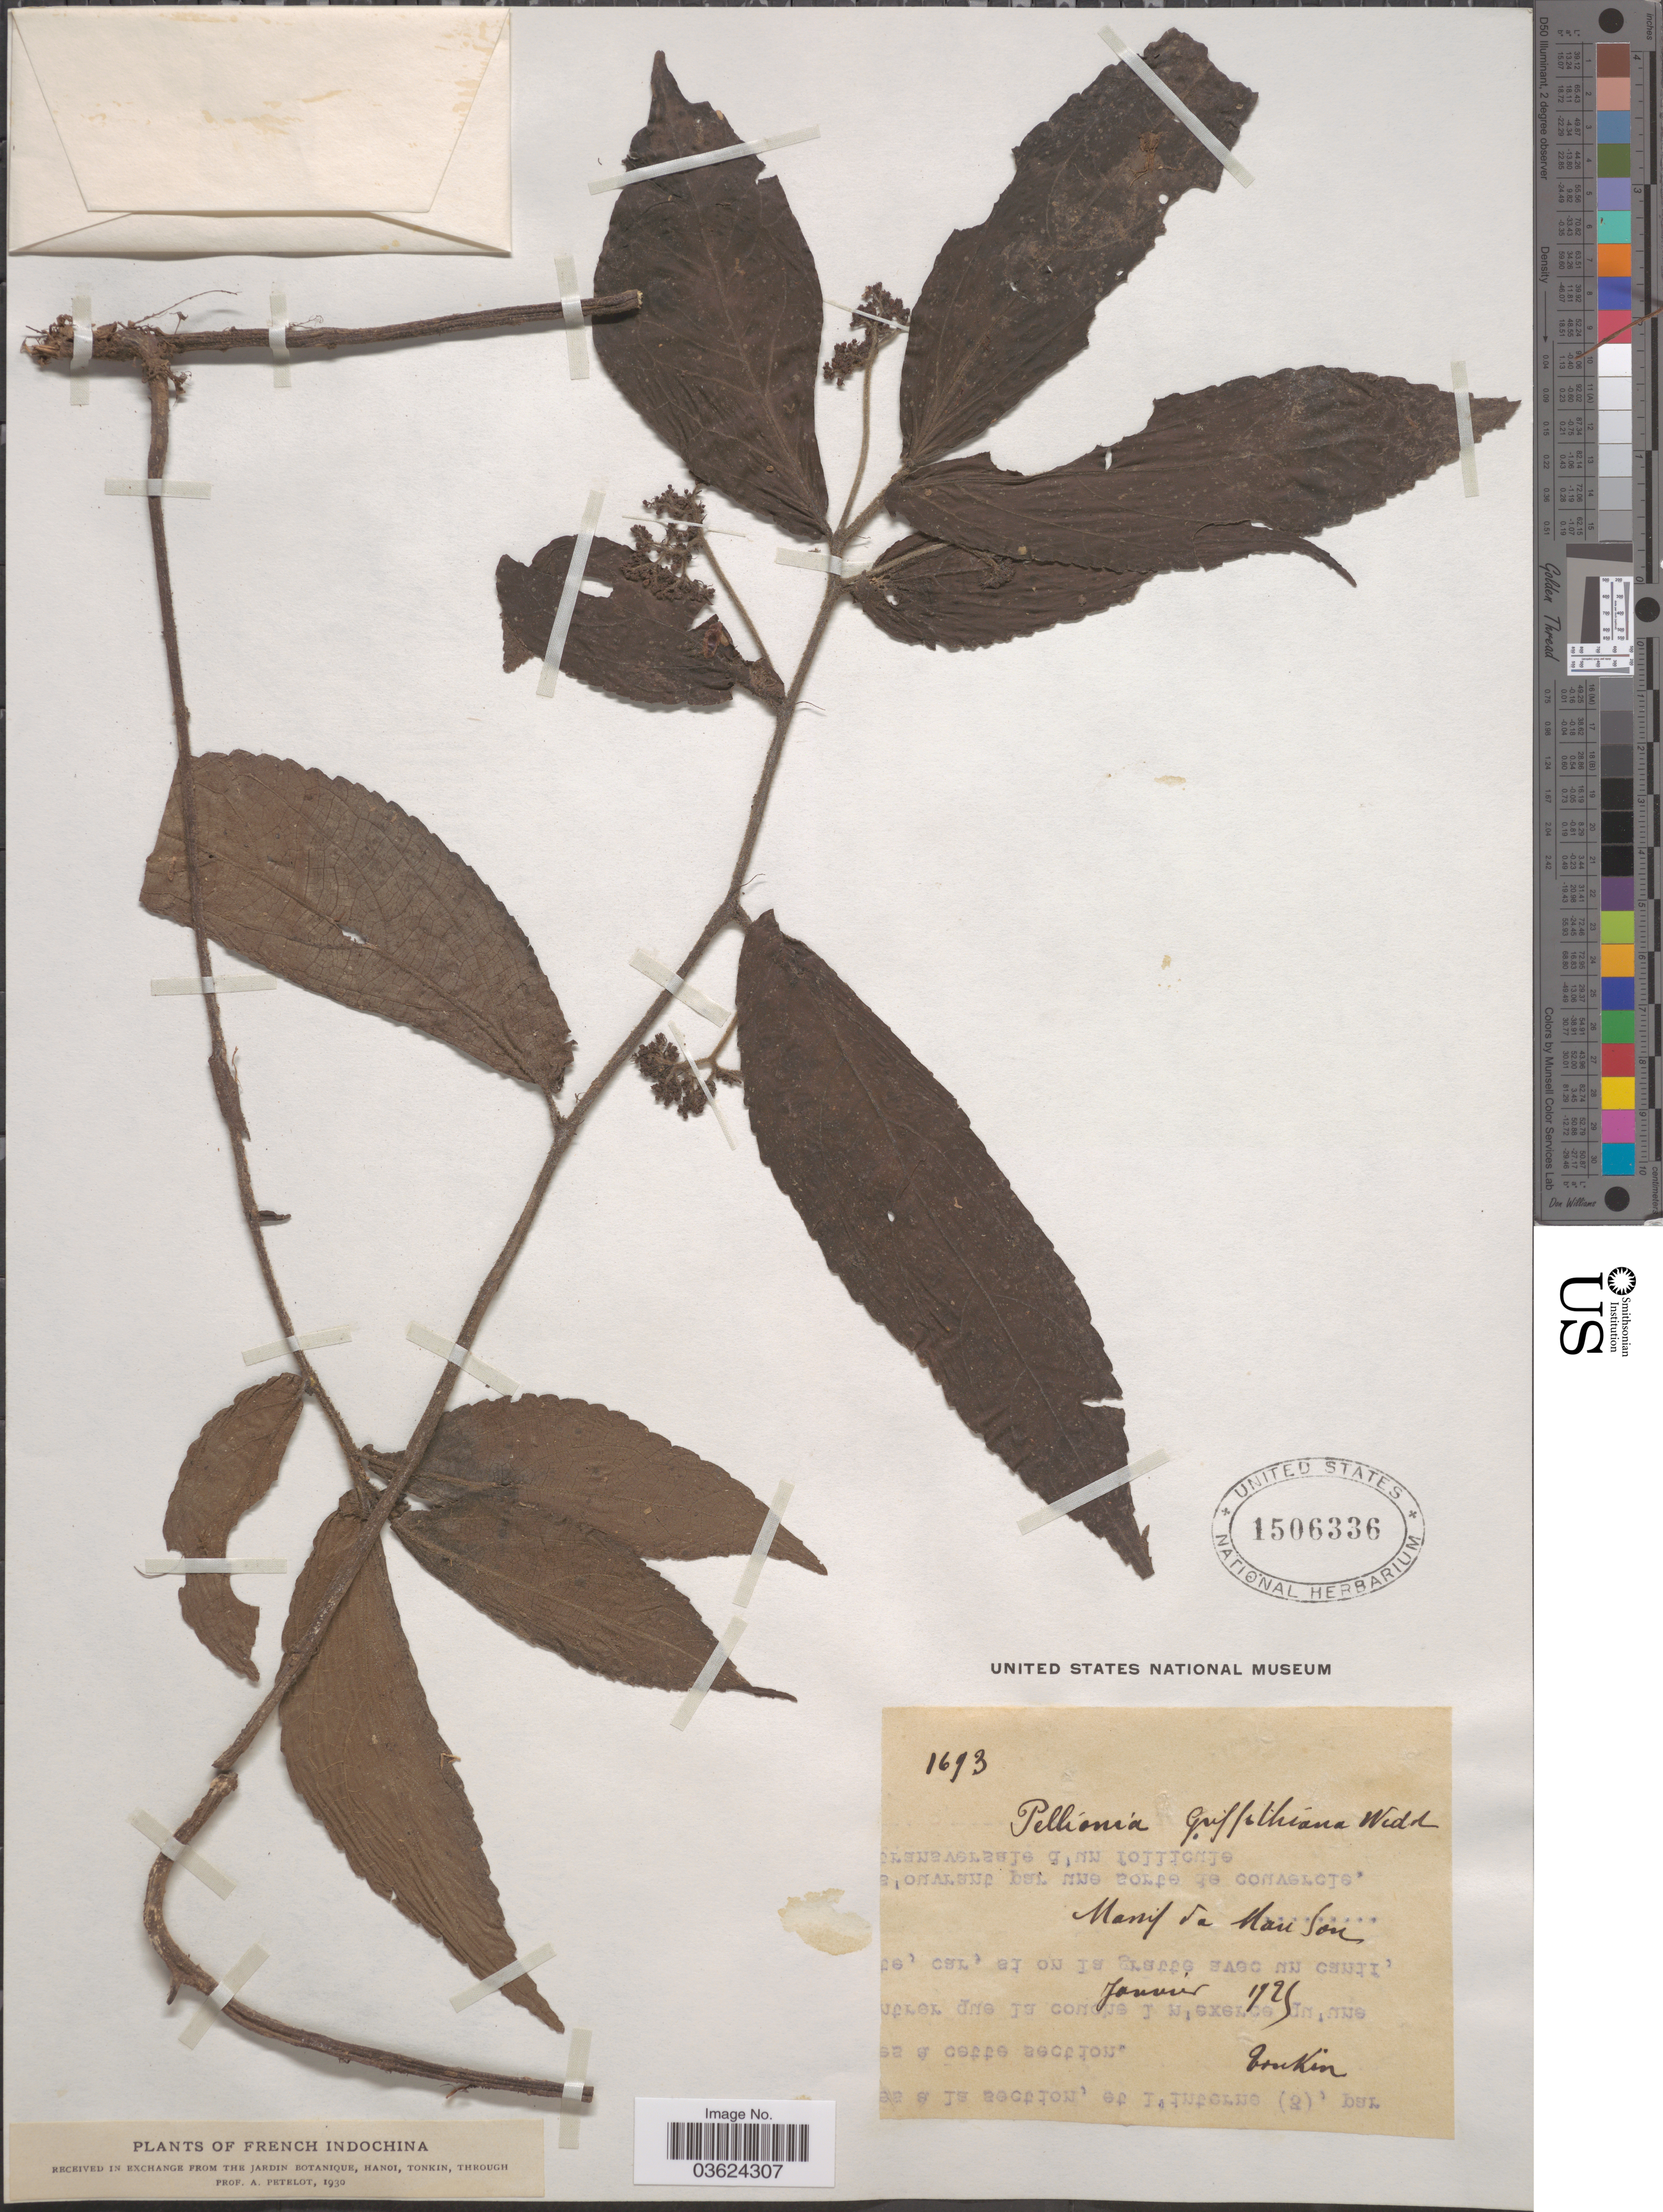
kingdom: Plantae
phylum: Tracheophyta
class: Magnoliopsida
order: Rosales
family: Urticaceae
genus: Elatostema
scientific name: Elatostema griffithianum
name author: (Wedd.) Hallier f.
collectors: P. A. Pételot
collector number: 1693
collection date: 1925-01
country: Vietnam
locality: Massif da Nau Son. [interpreted]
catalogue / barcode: US 1506336